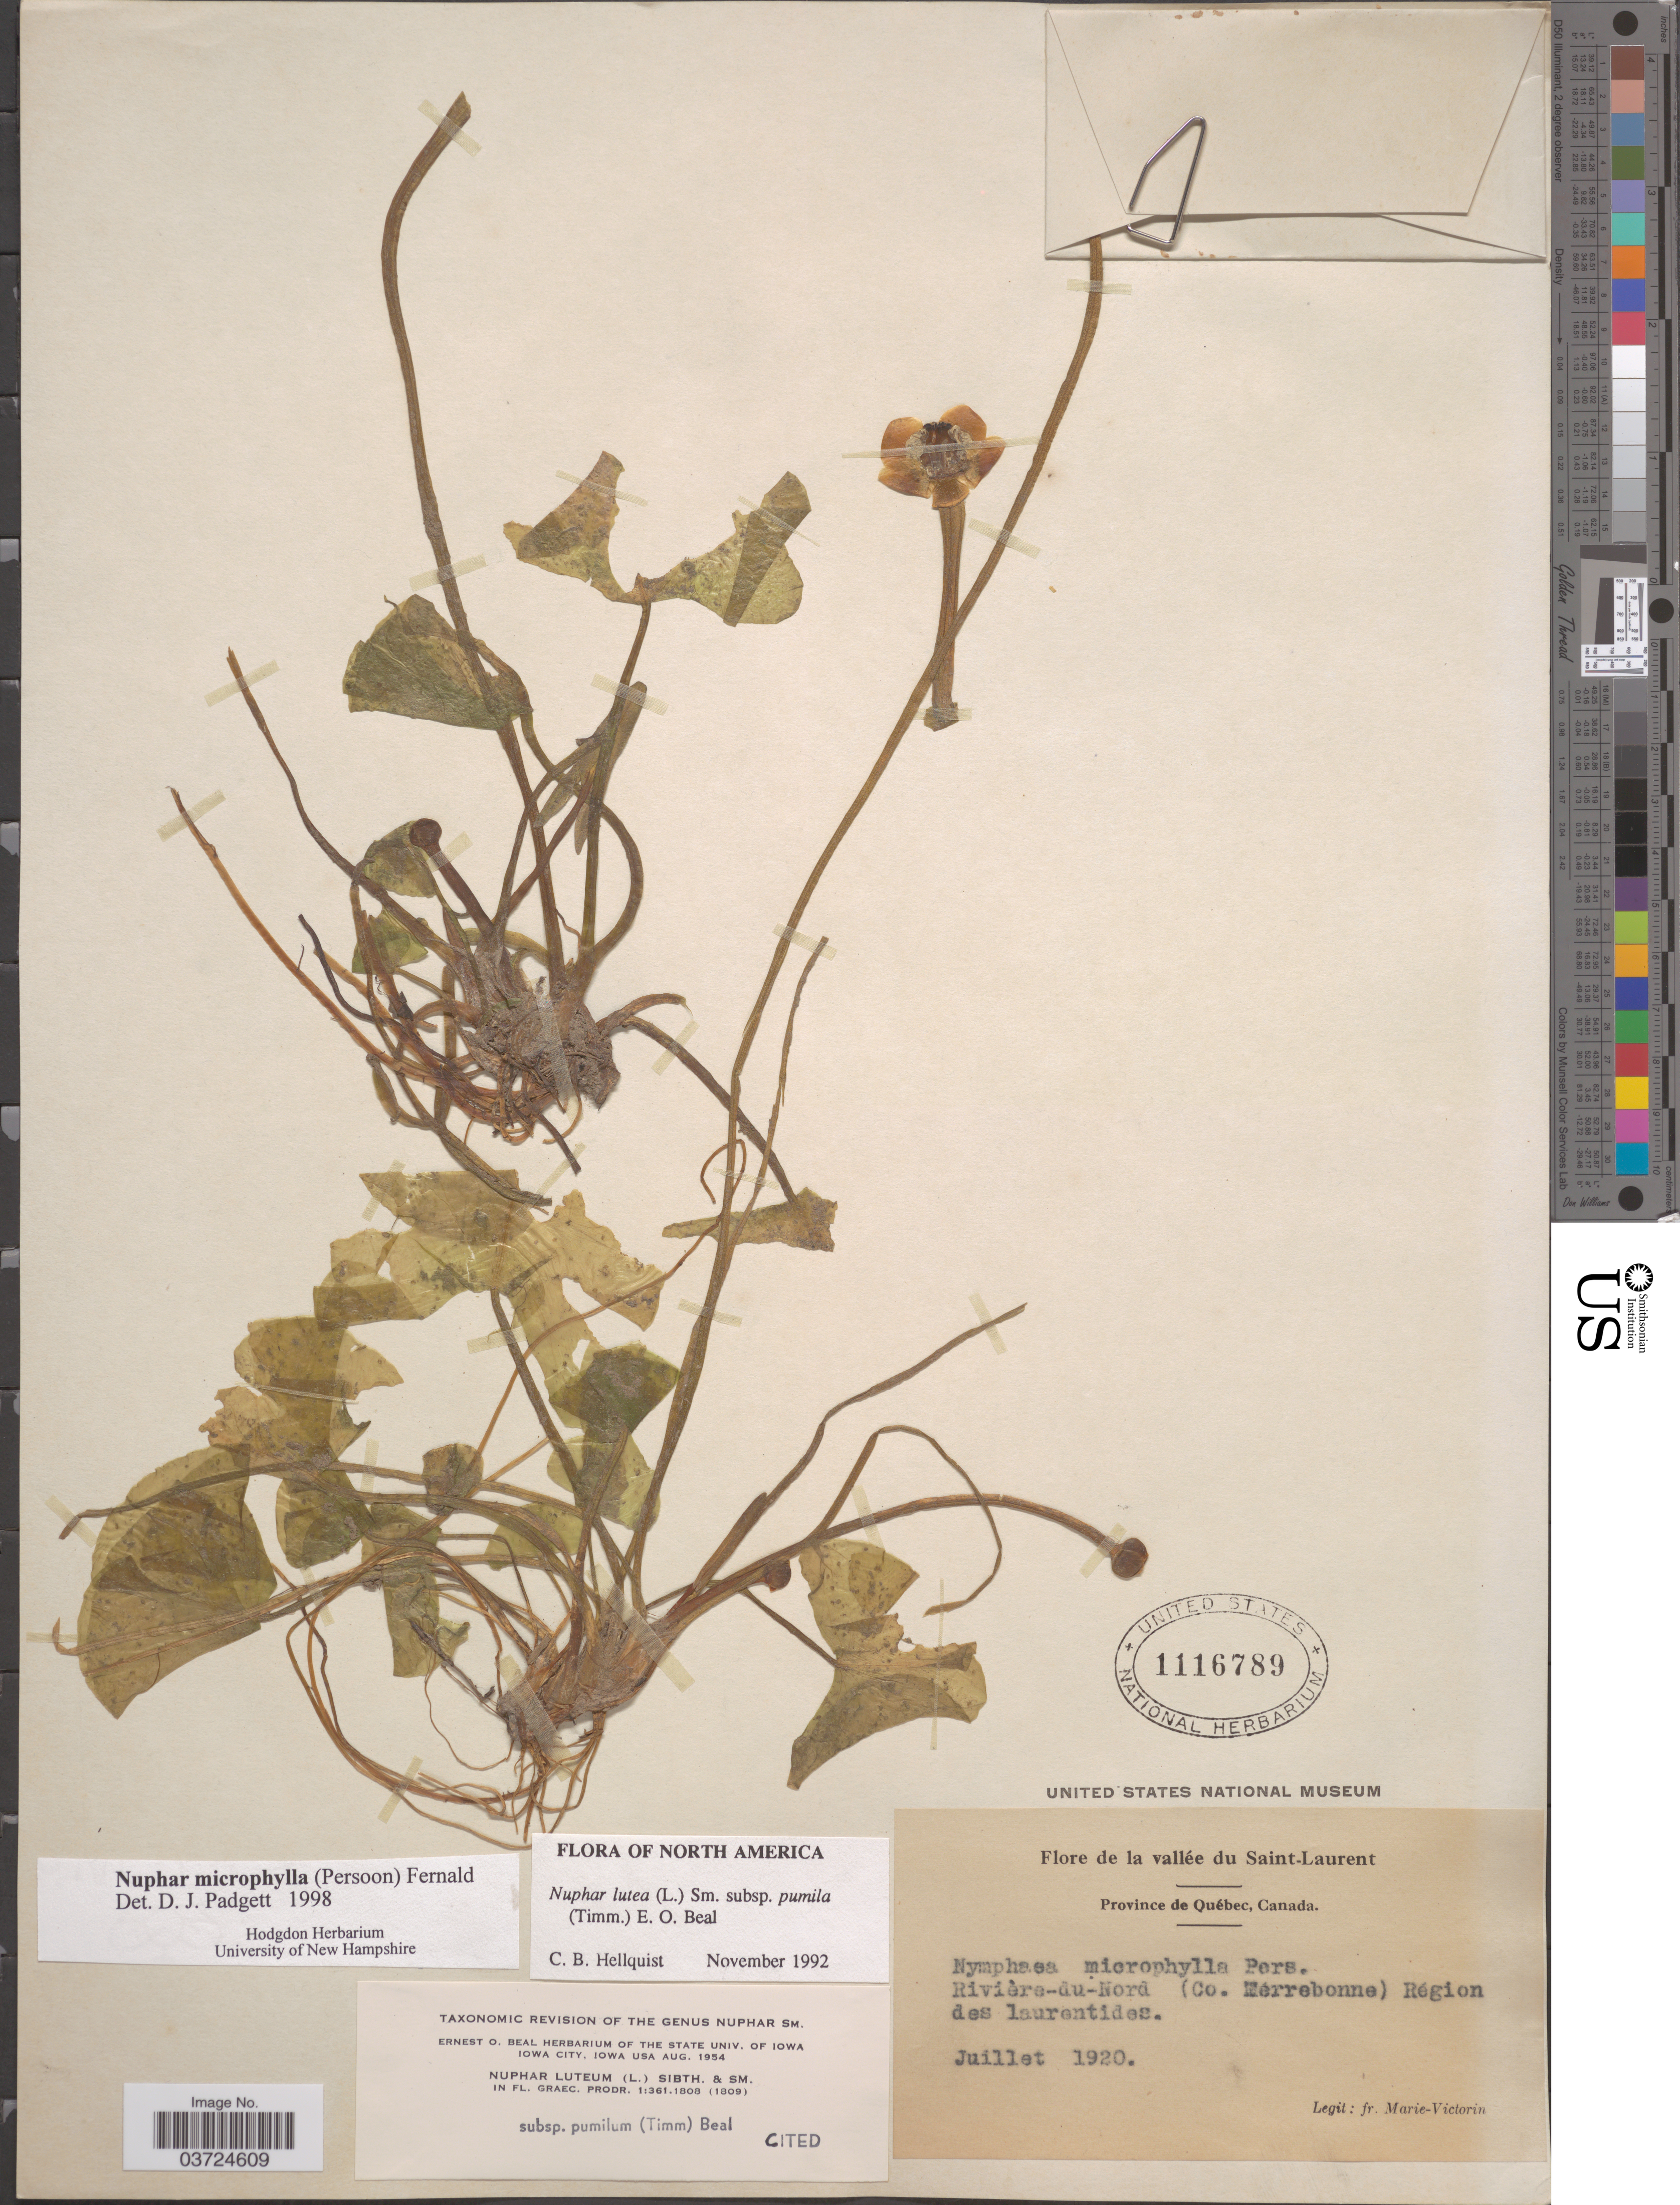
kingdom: Plantae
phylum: Tracheophyta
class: Magnoliopsida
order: Nymphaeales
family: Nymphaeaceae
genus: Nuphar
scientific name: Nuphar microphylla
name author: (Pers.) Fernald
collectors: F. Marie-Victorin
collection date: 1920-07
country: Canada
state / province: Quebec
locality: La vallée du Saint-Laurent. Rivière-du-Nord (Co. Terrebonne) Région des laurentides.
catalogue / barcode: US 1116789